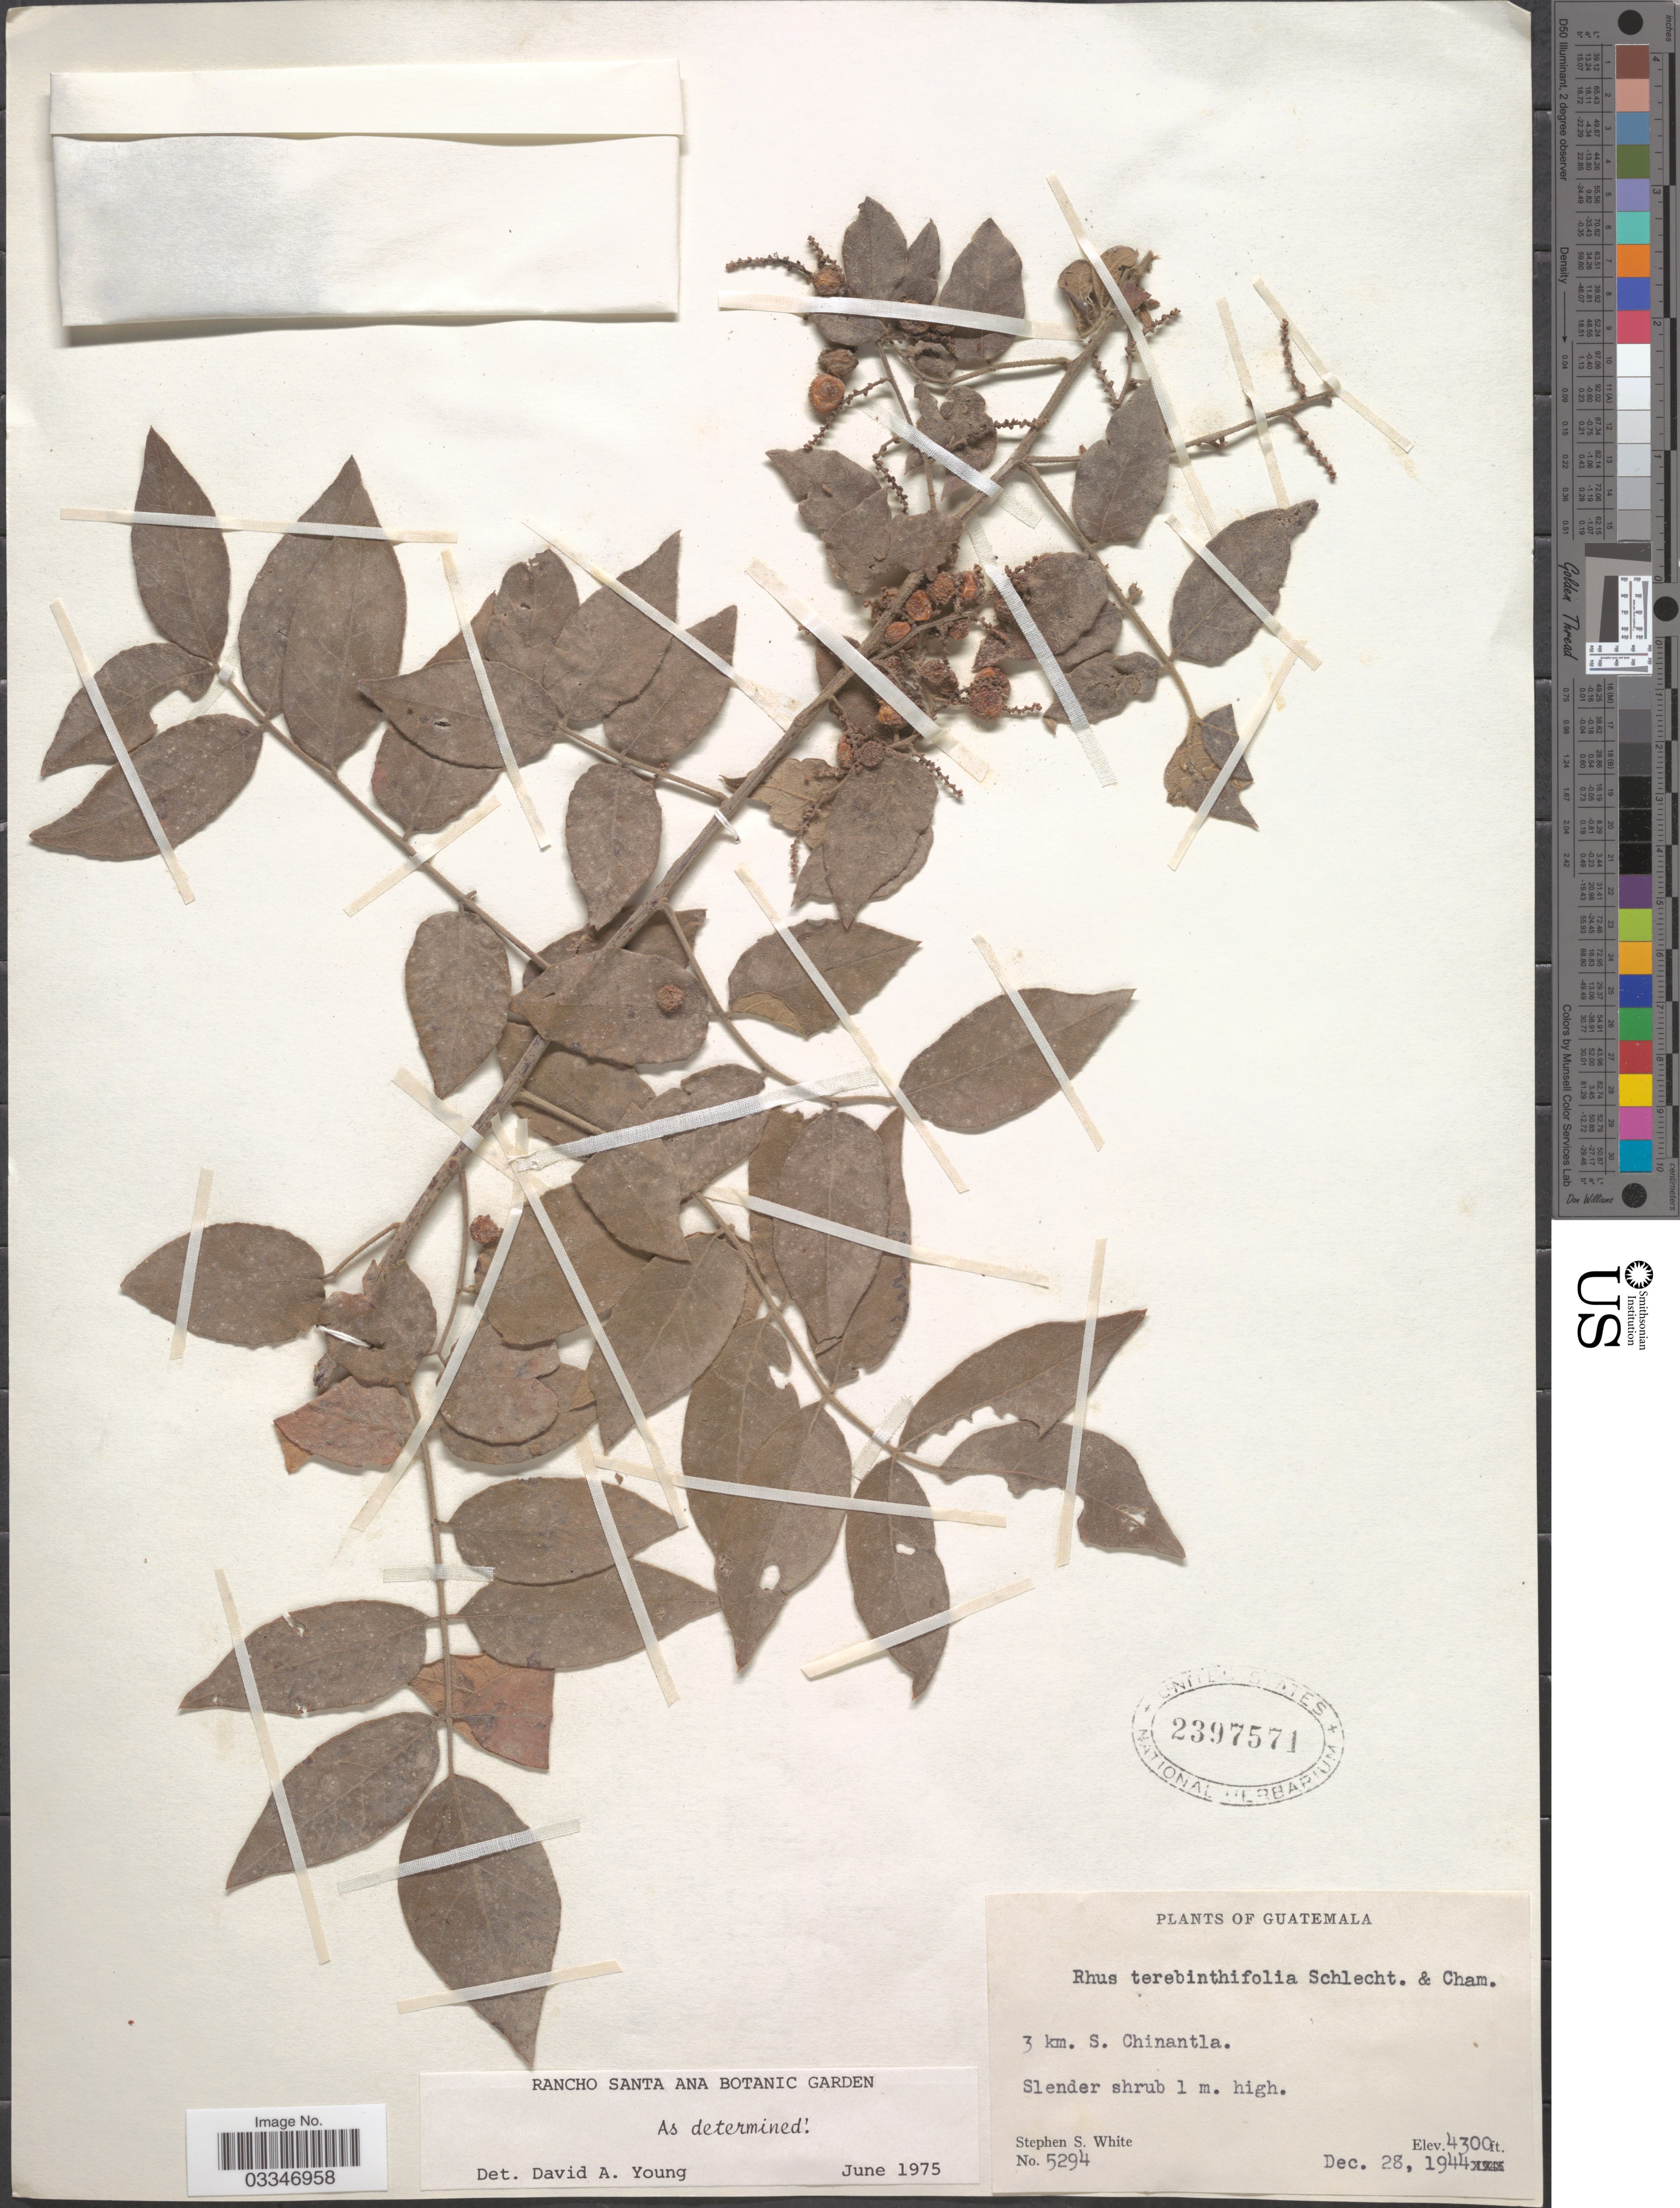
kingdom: Plantae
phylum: Tracheophyta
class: Magnoliopsida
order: Sapindales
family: Anacardiaceae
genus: Rhus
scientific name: Rhus terebinthifolia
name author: Schltdl. & Cham.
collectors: S. S. White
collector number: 5294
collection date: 1944-12-28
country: Guatemala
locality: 3 km. S. Chinantla.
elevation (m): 1311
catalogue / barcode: US 2397571